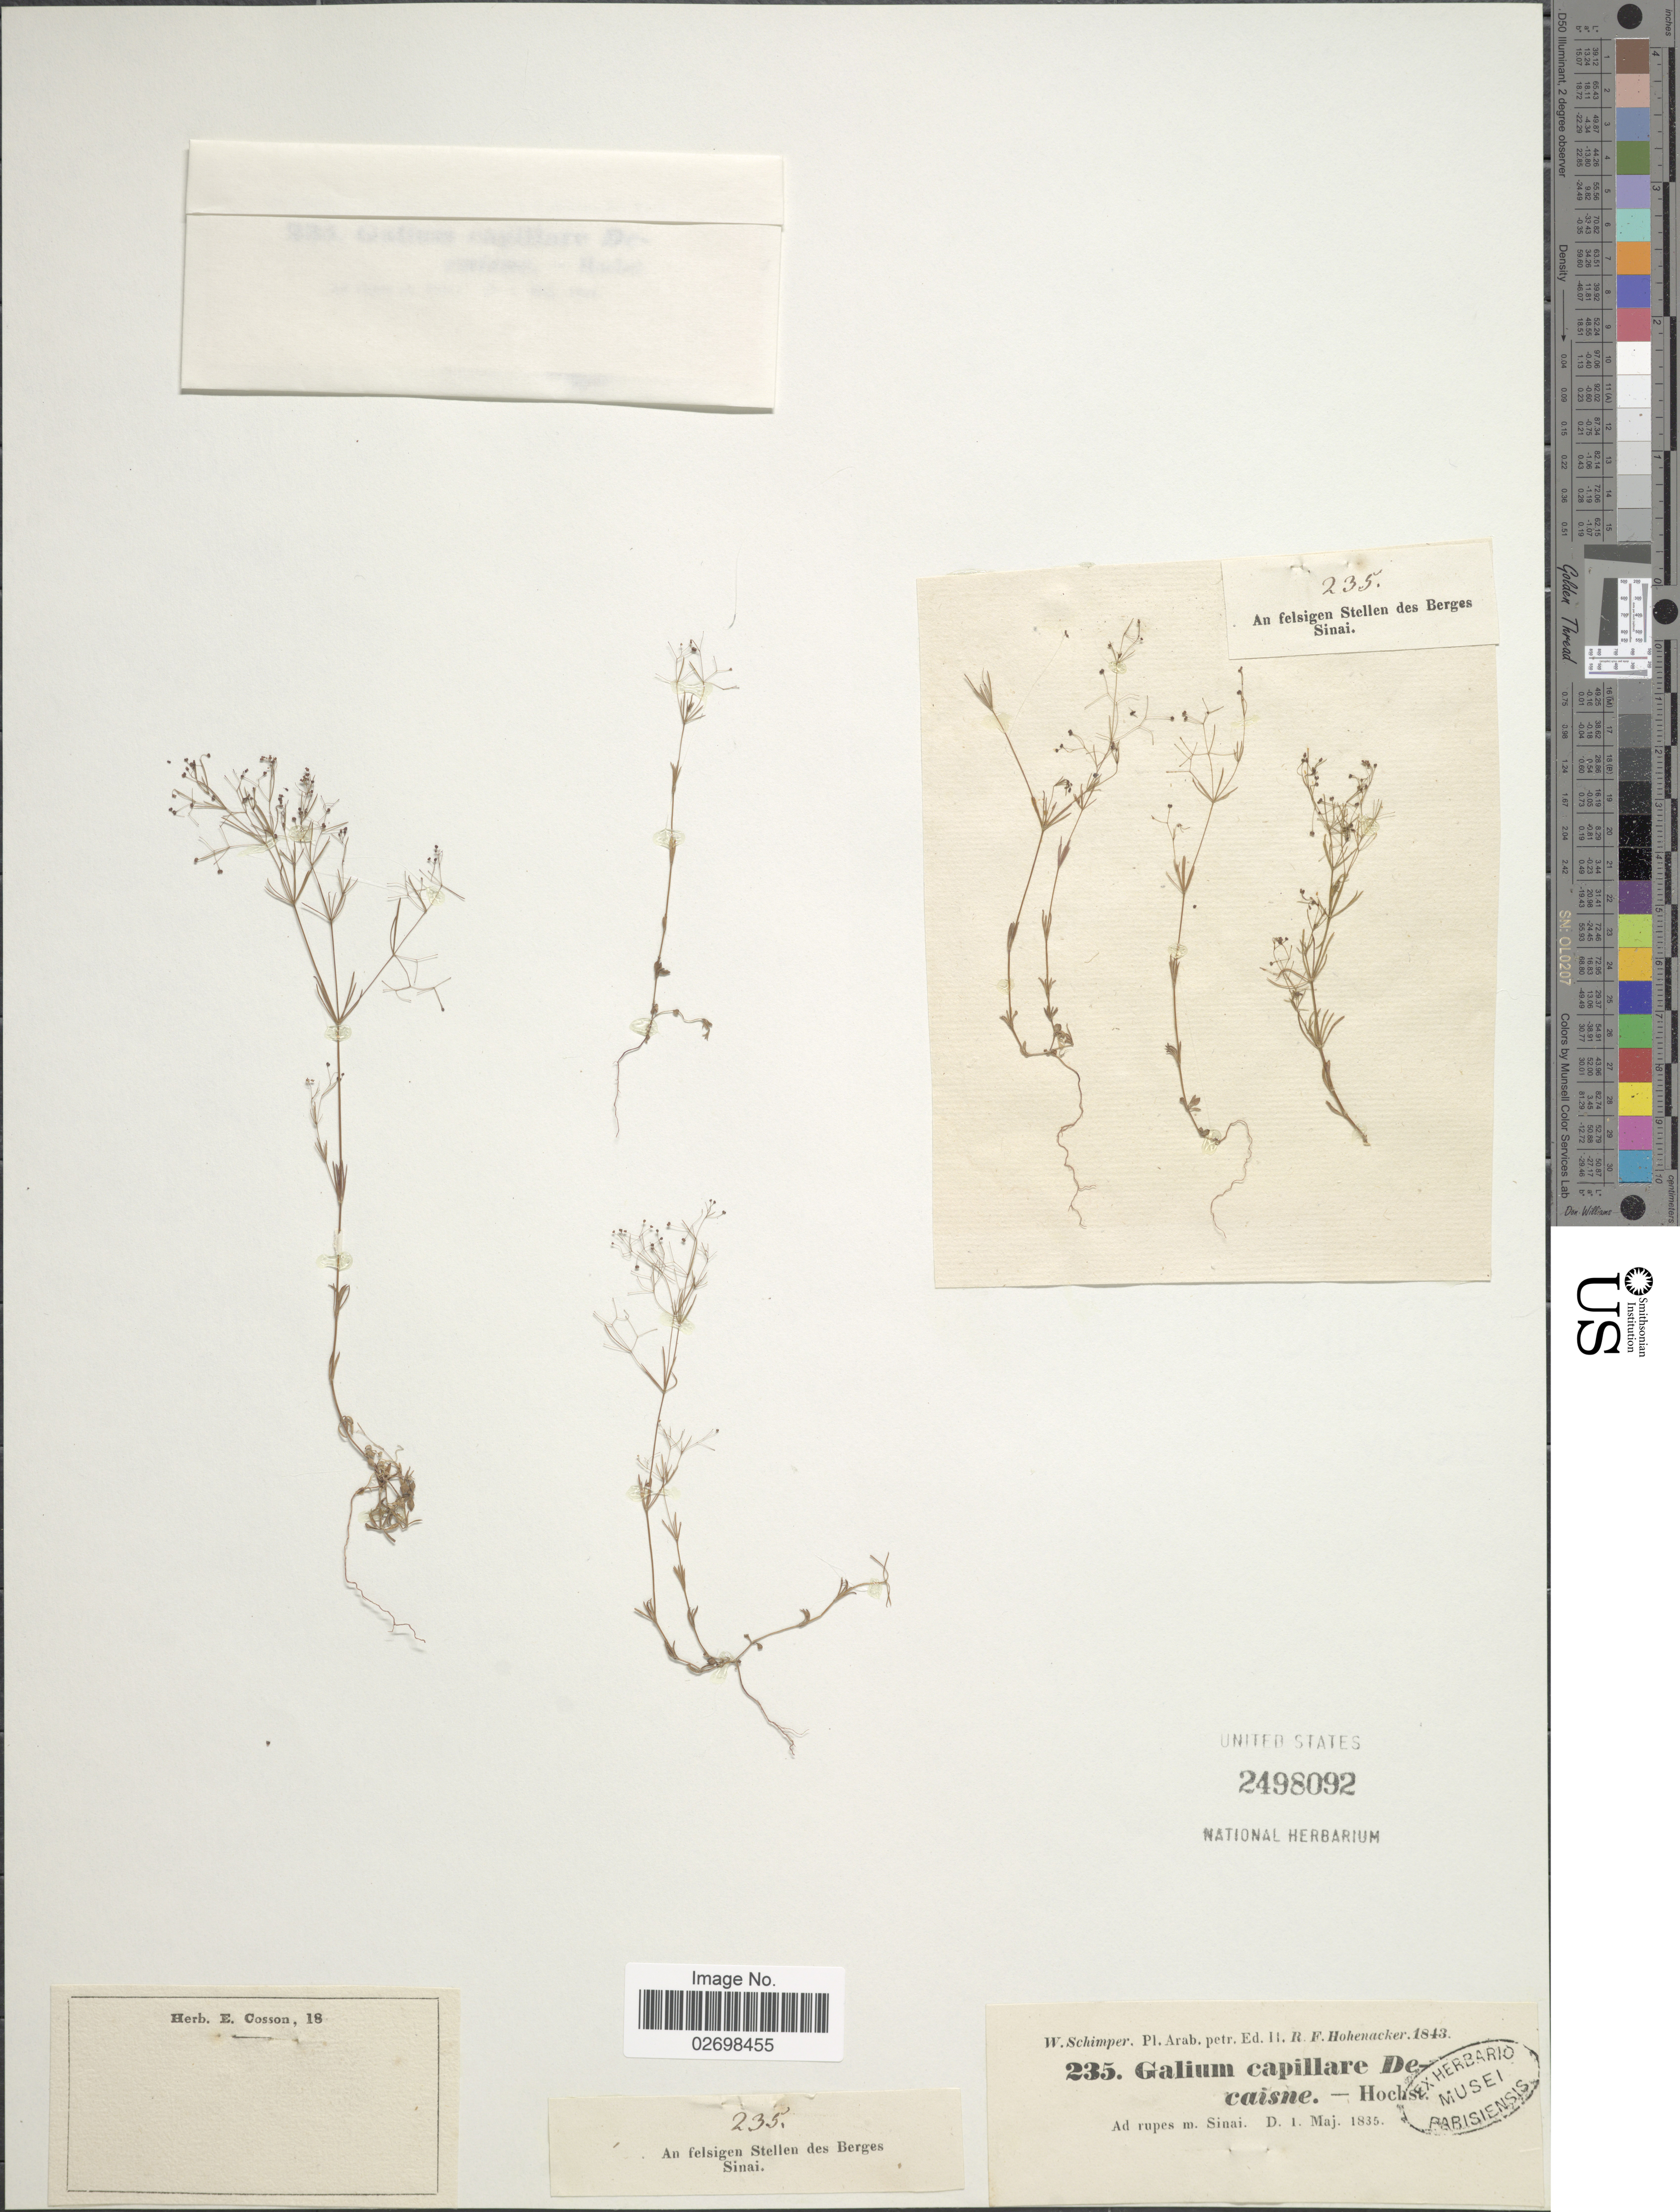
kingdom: Plantae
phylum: Tracheophyta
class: Magnoliopsida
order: Gentianales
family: Rubiaceae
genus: Galium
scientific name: Galium capillare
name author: Cav.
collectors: W. Schimper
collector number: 235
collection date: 1835-05-01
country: Egypt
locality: Ad rupes m. Sinai.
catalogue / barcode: US 2498092